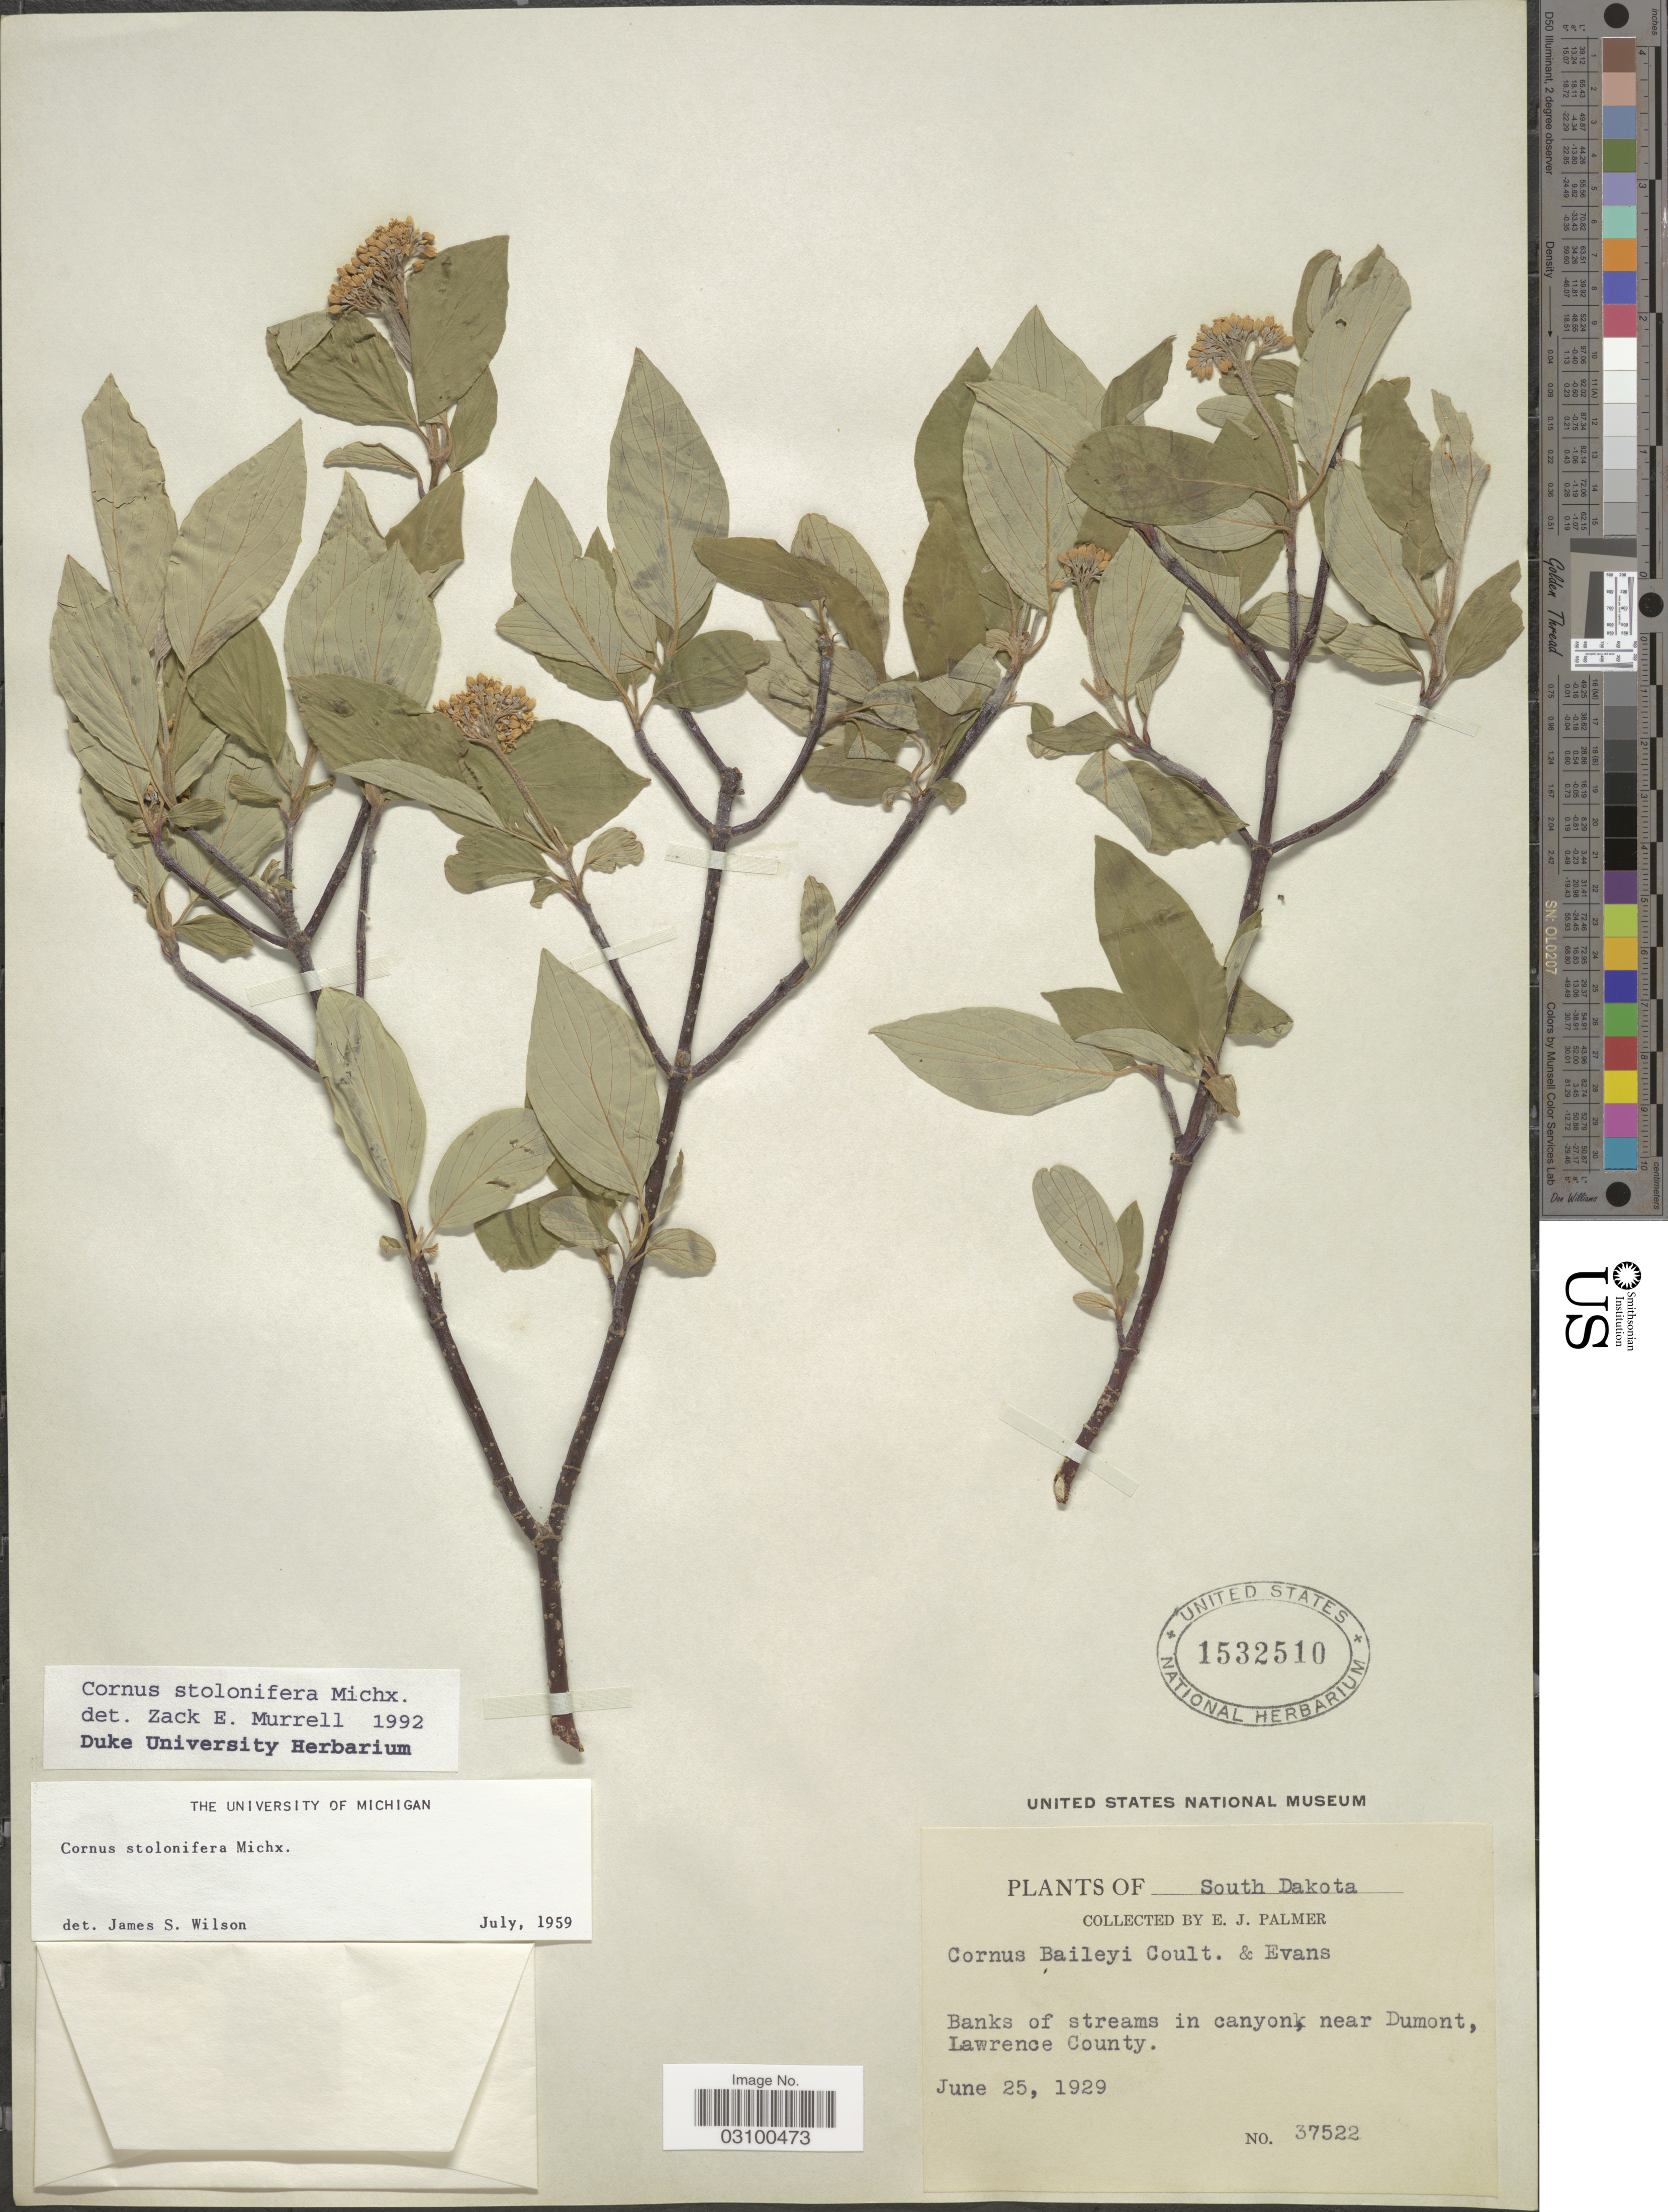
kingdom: Plantae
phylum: Tracheophyta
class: Magnoliopsida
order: Cornales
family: Cornaceae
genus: Cornus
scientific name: Cornus sericea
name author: L.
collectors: E. J. Palmer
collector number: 37522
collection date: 1929-06-25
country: United States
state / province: South Dakota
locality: Banks of streams in canyon, near Dumont, Lawrence County.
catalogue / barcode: US 1532510